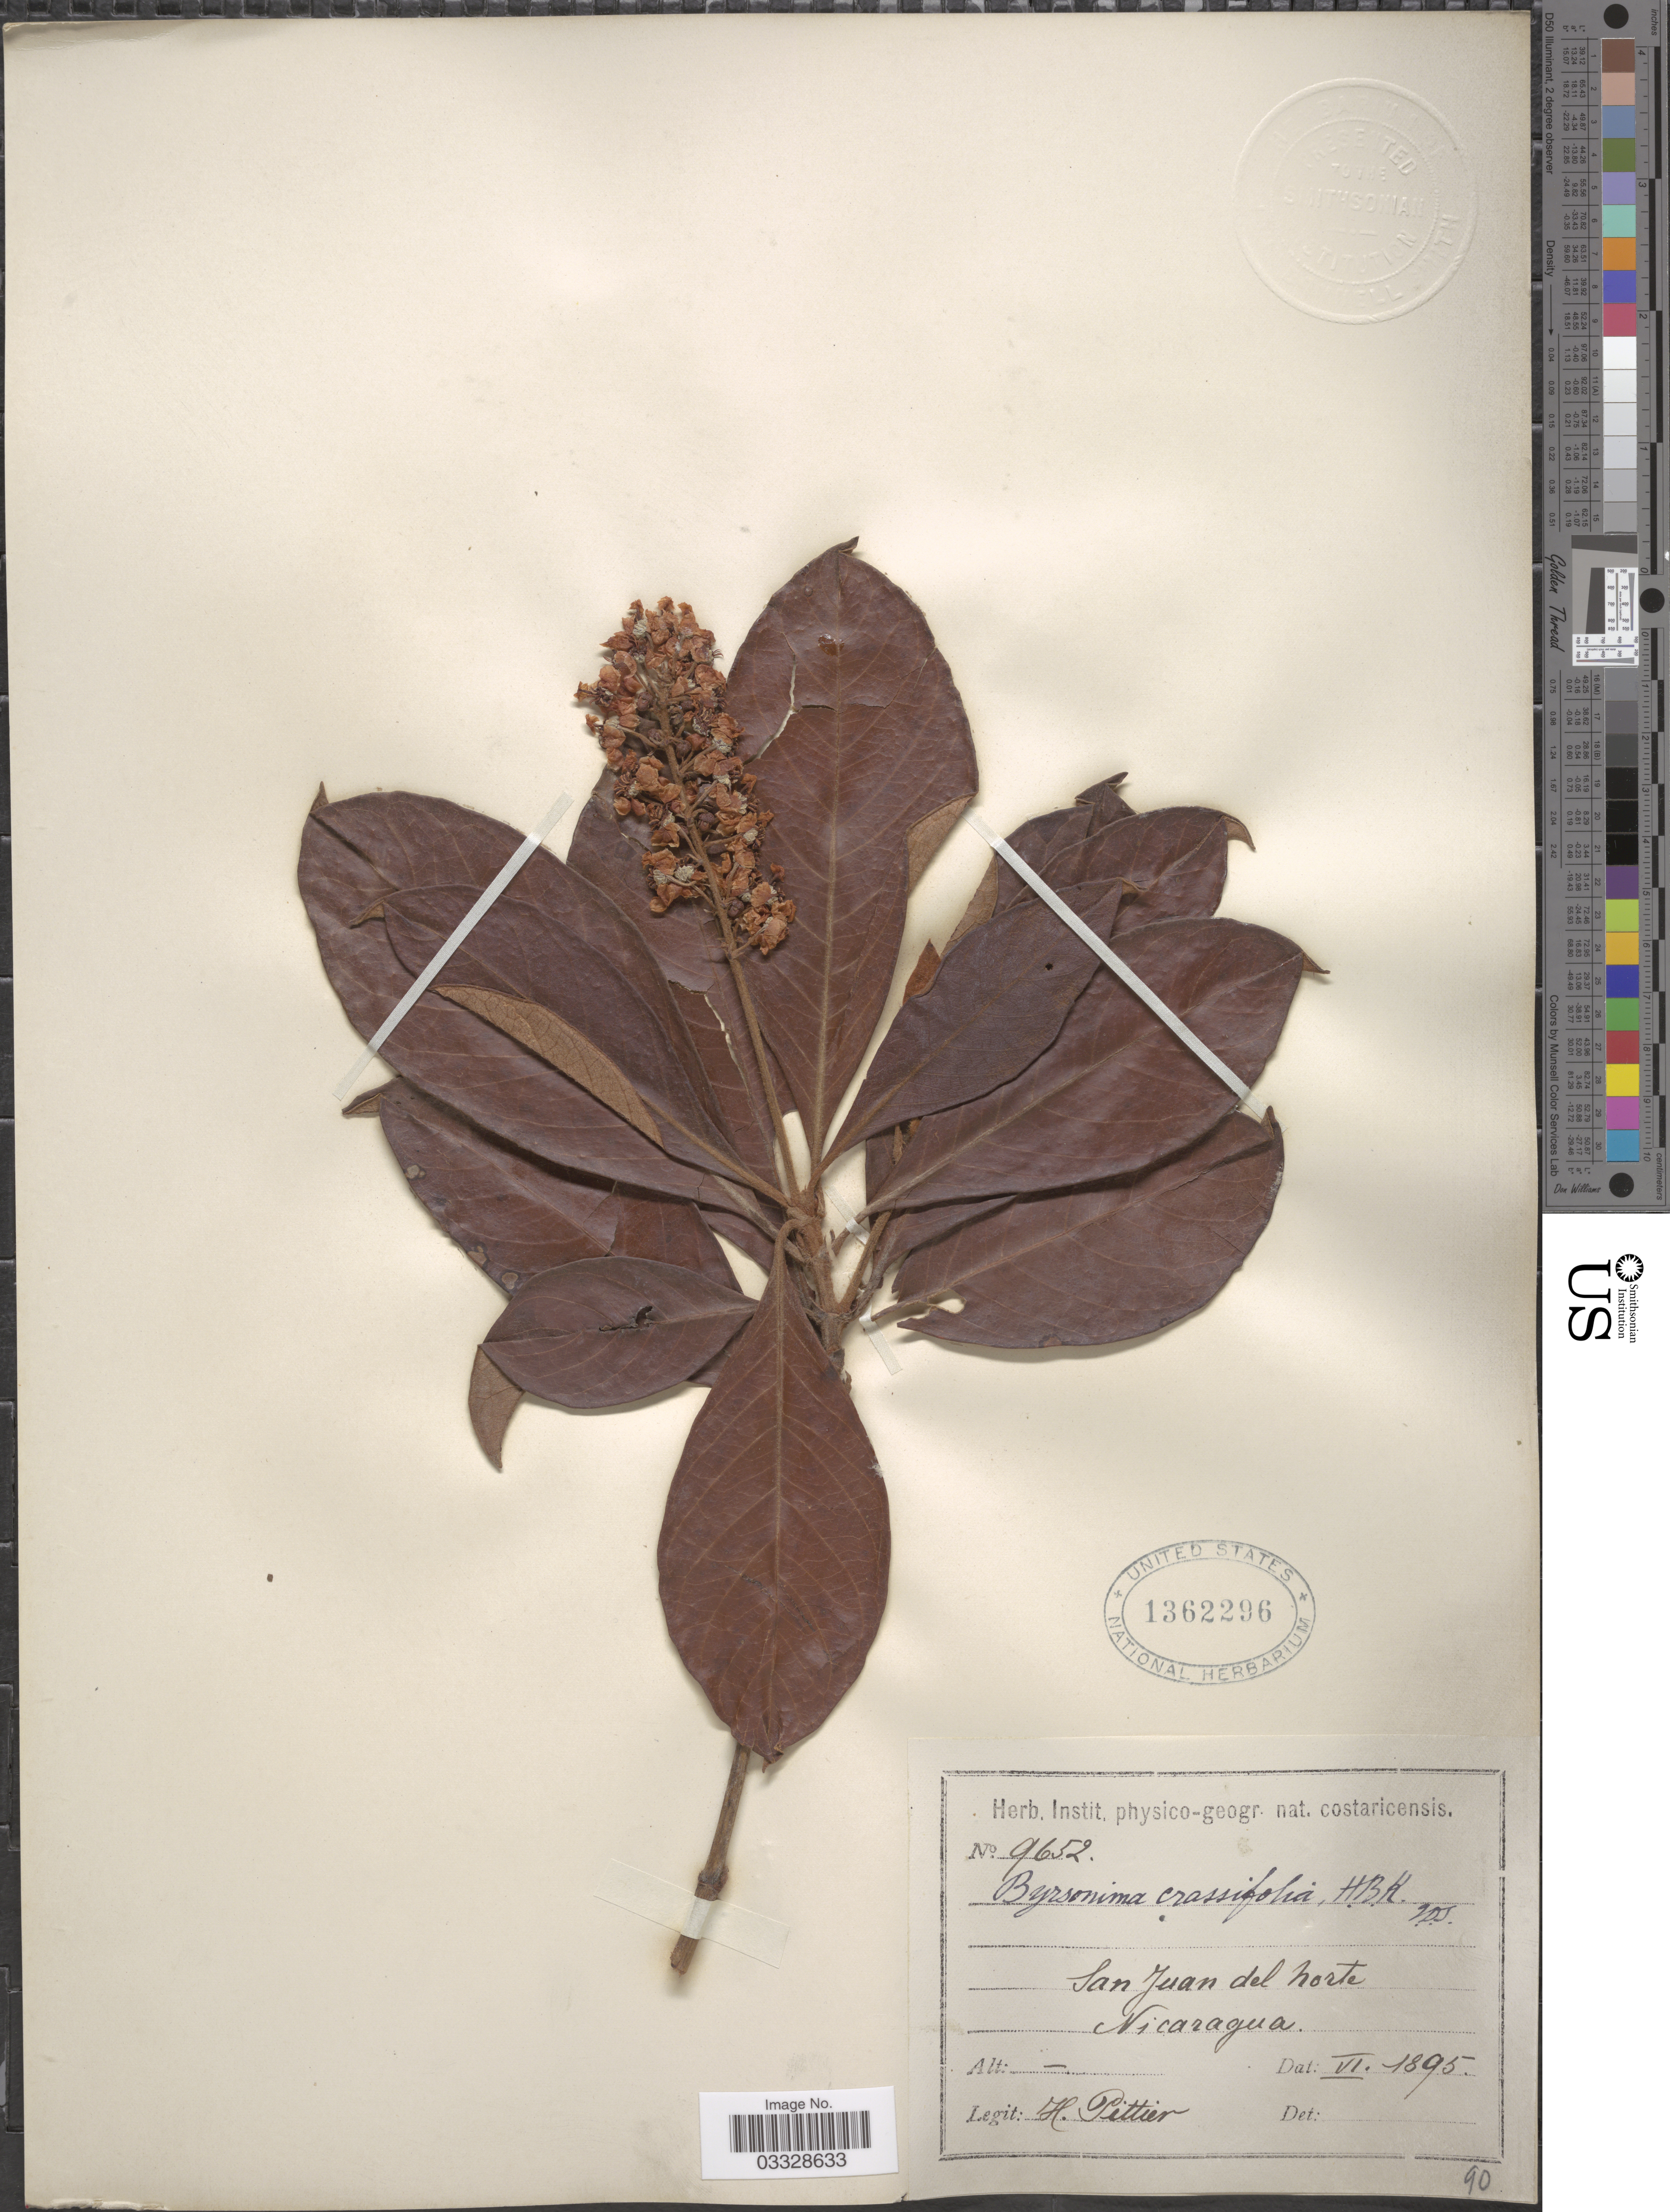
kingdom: Plantae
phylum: Tracheophyta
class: Magnoliopsida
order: Malpighiales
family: Malpighiaceae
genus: Byrsonima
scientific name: Byrsonima crassifolia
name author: (L.) Kunth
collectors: H. F. Pittier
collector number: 9652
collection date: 1895-06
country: Nicaragua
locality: San Juan del Norte.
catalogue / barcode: US 1362296